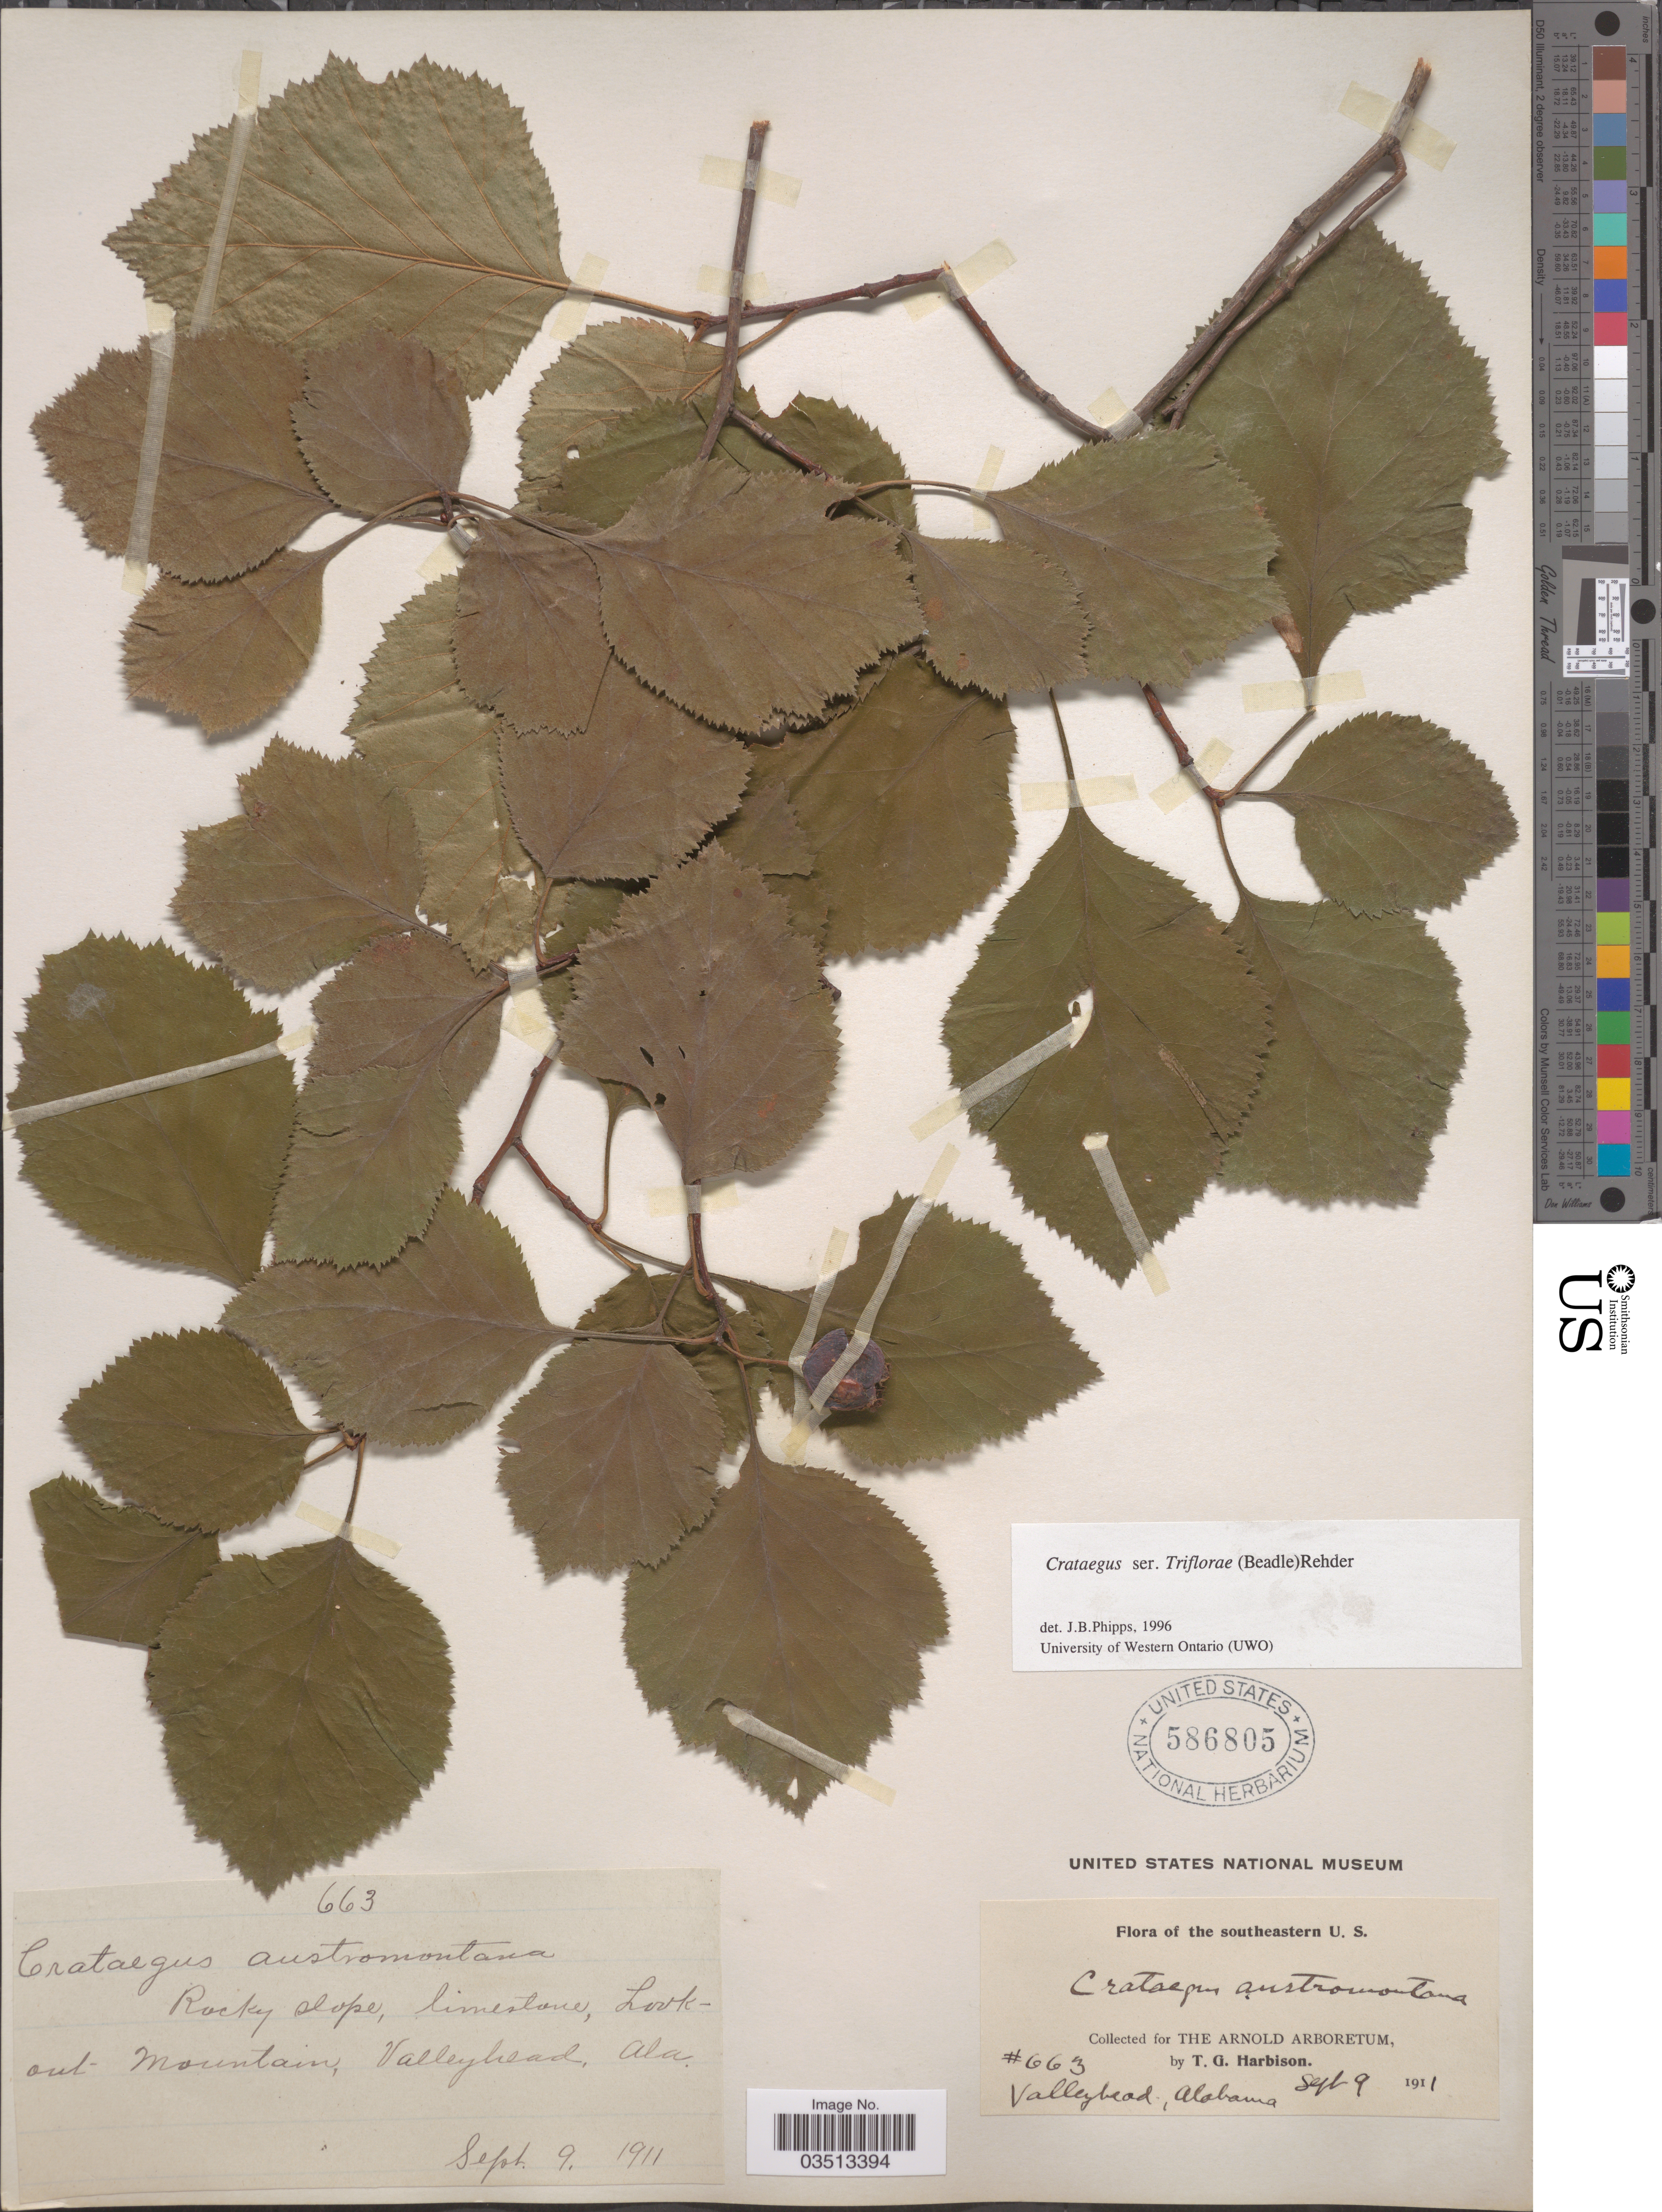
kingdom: Plantae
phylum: Tracheophyta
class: Magnoliopsida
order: Rosales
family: Rosaceae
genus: Crataegus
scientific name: Crataegus austromontana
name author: Beadle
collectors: T. Harbison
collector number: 663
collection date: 1911-09-09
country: United States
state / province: Alabama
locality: Southeastern U.S. Valleyhead. Lookout Mountain.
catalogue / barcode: US 586805